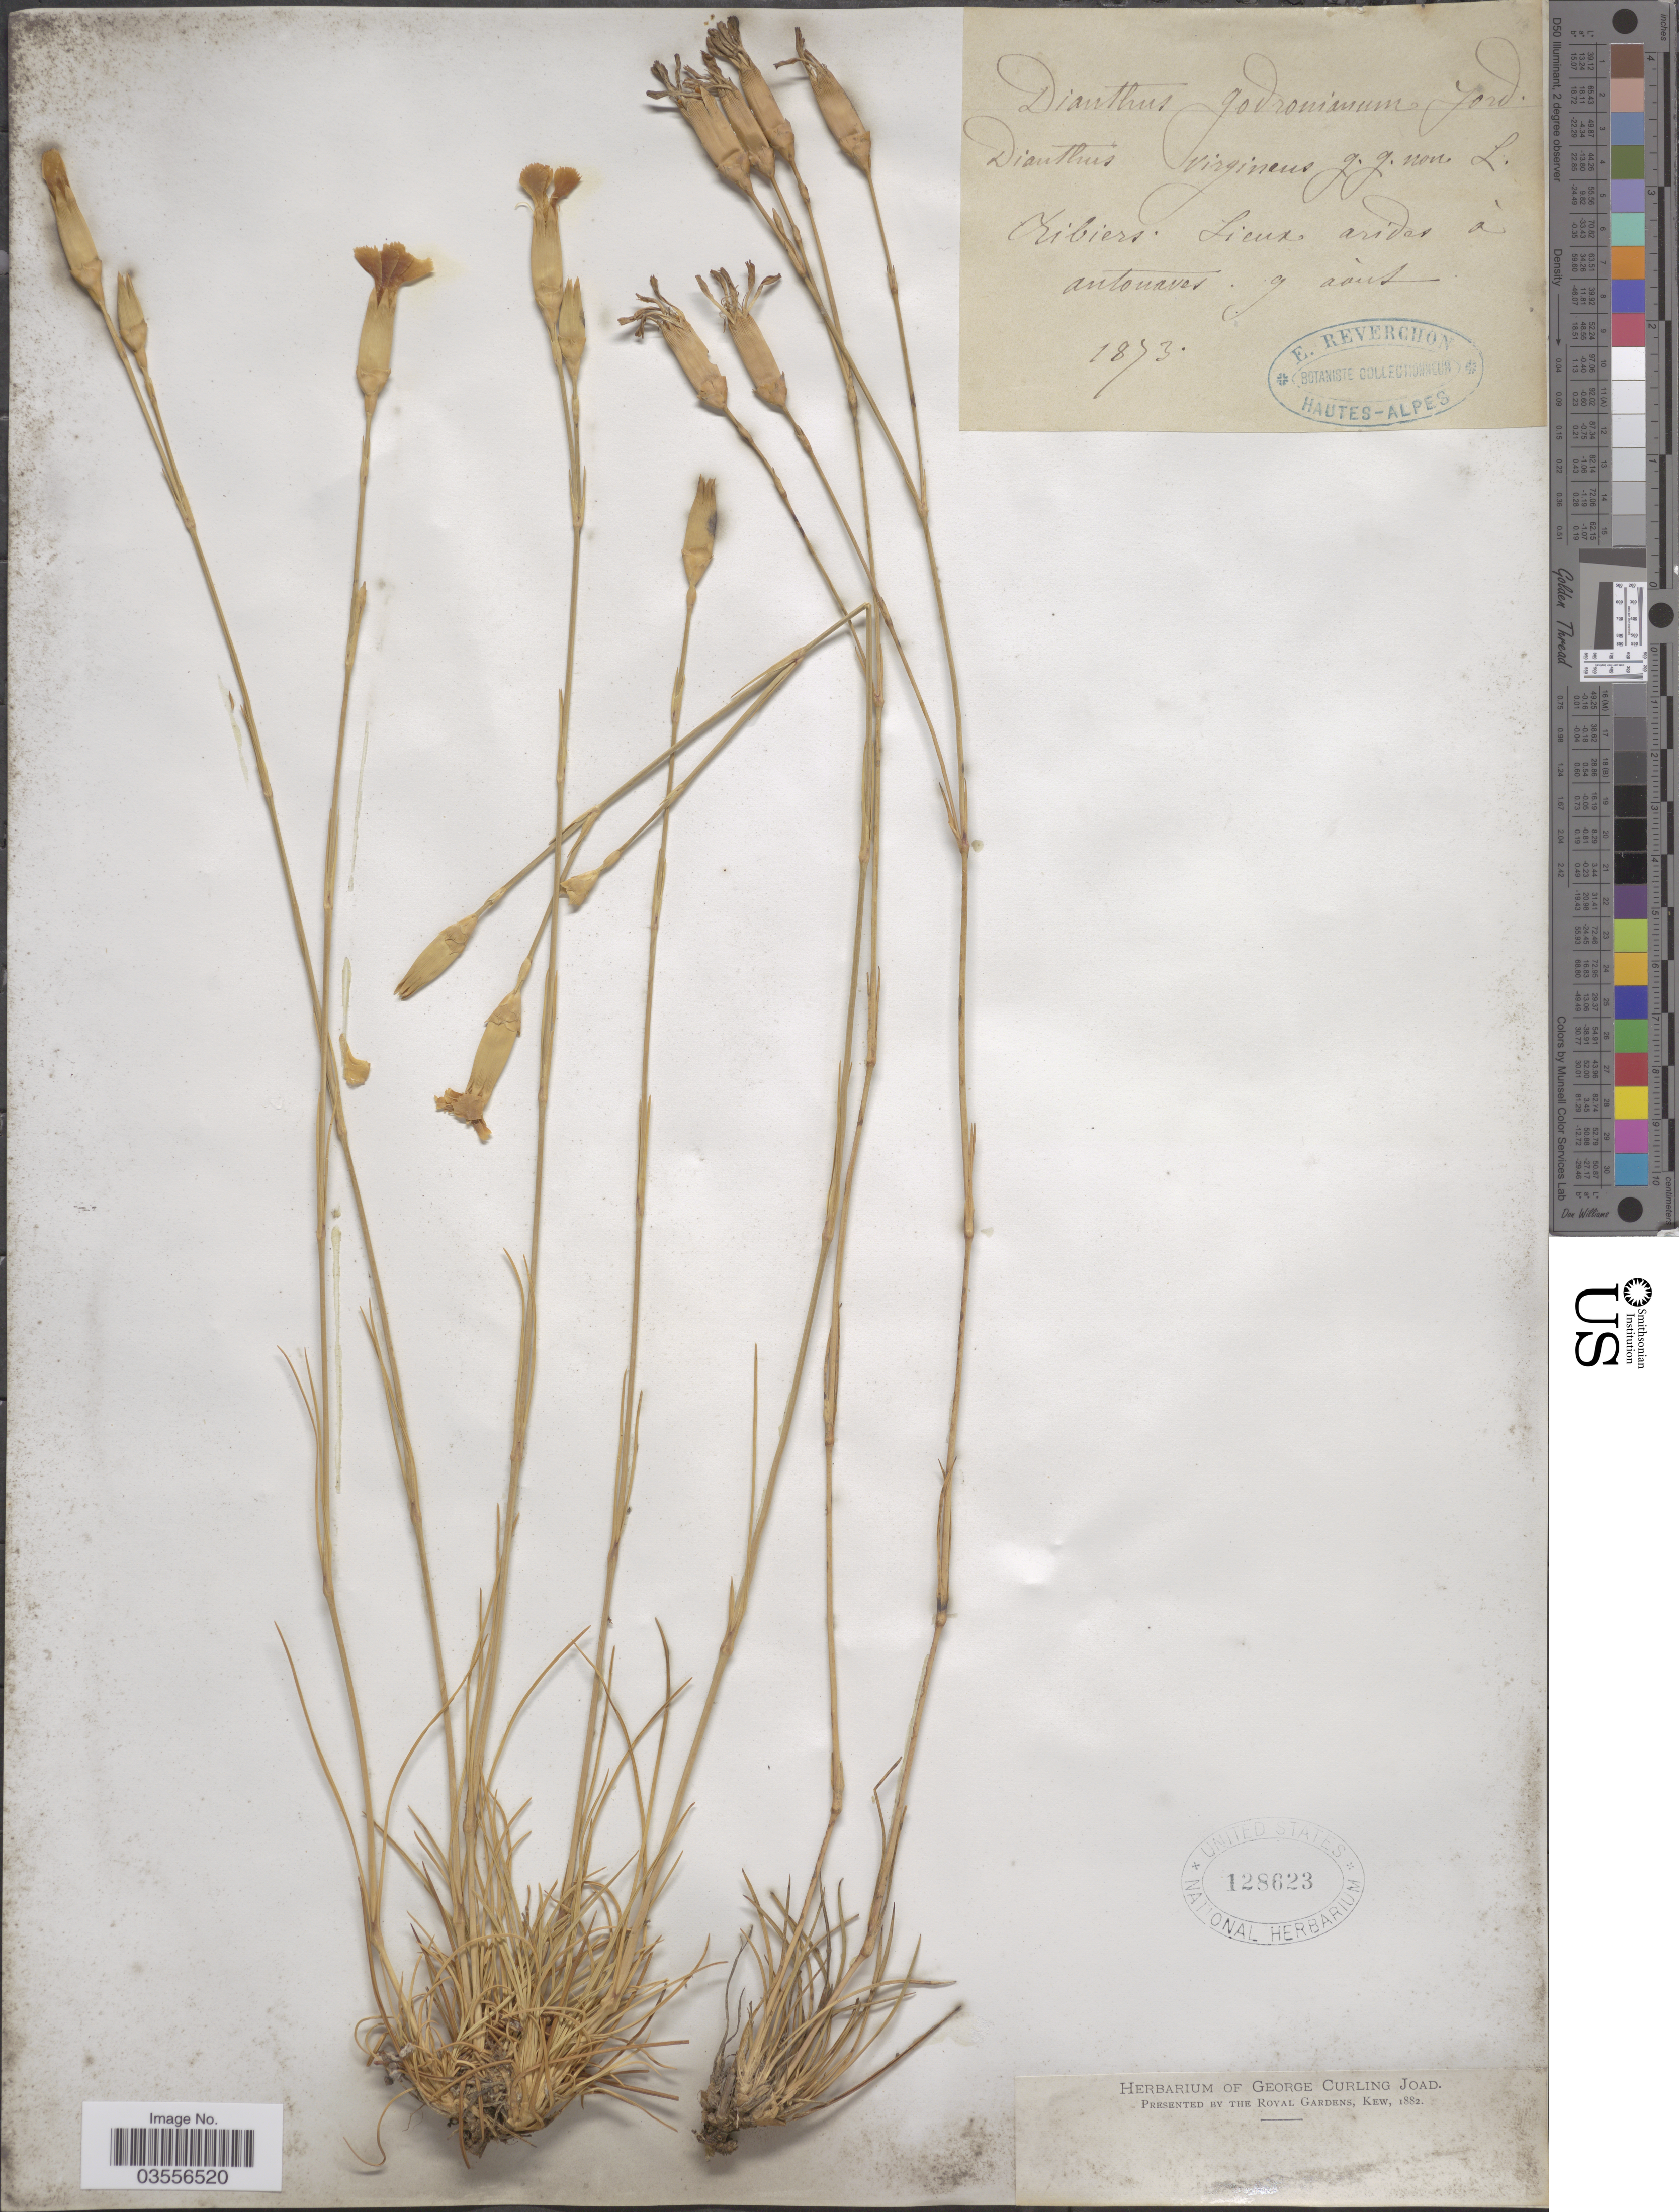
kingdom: Plantae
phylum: Tracheophyta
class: Magnoliopsida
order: Caryophyllales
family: Caryophyllaceae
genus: Dianthus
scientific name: Dianthus godronianus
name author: (Gren. & Godr.) Jord.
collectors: E. Reverchon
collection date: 1873-08-09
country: France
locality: Ribiers. Lieux arides à autonave.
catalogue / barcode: US 128623